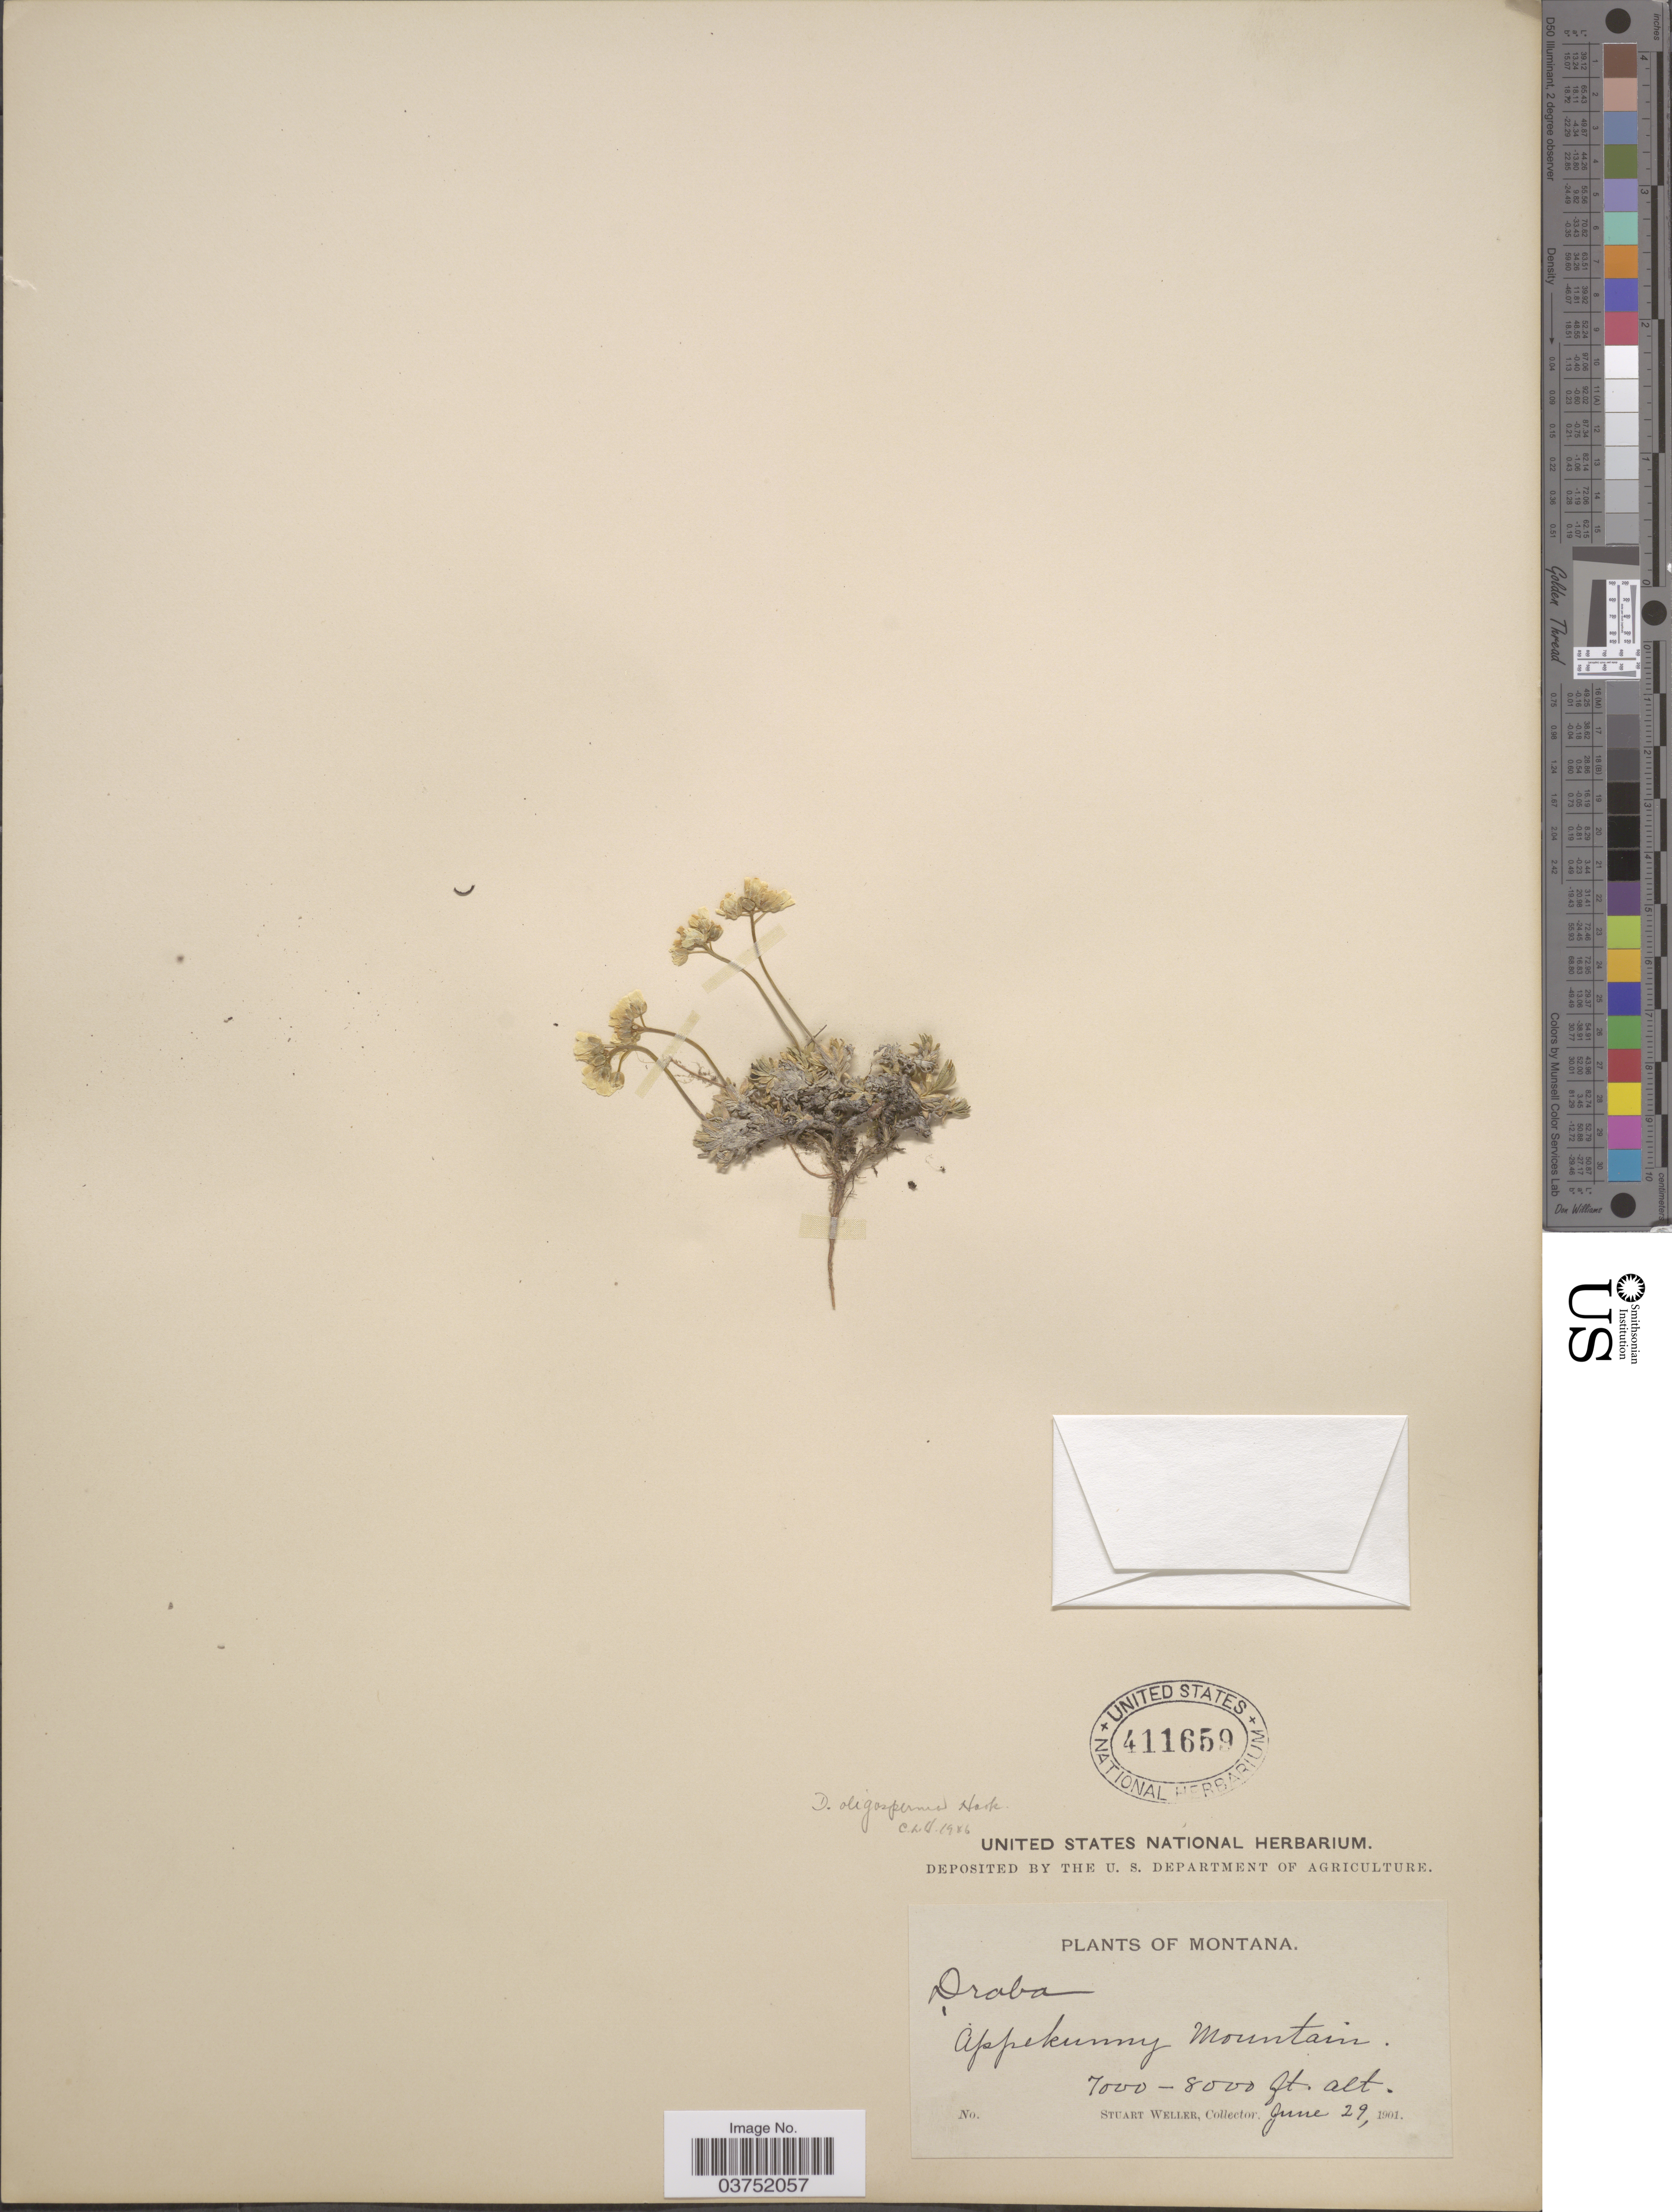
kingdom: Plantae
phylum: Tracheophyta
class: Magnoliopsida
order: Brassicales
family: Brassicaceae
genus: Draba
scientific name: Draba oligosperma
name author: Hook.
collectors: S. Weller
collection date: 1901-06-29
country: United States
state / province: Montana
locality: Appekunny Mountain.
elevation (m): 2134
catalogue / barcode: US 411659